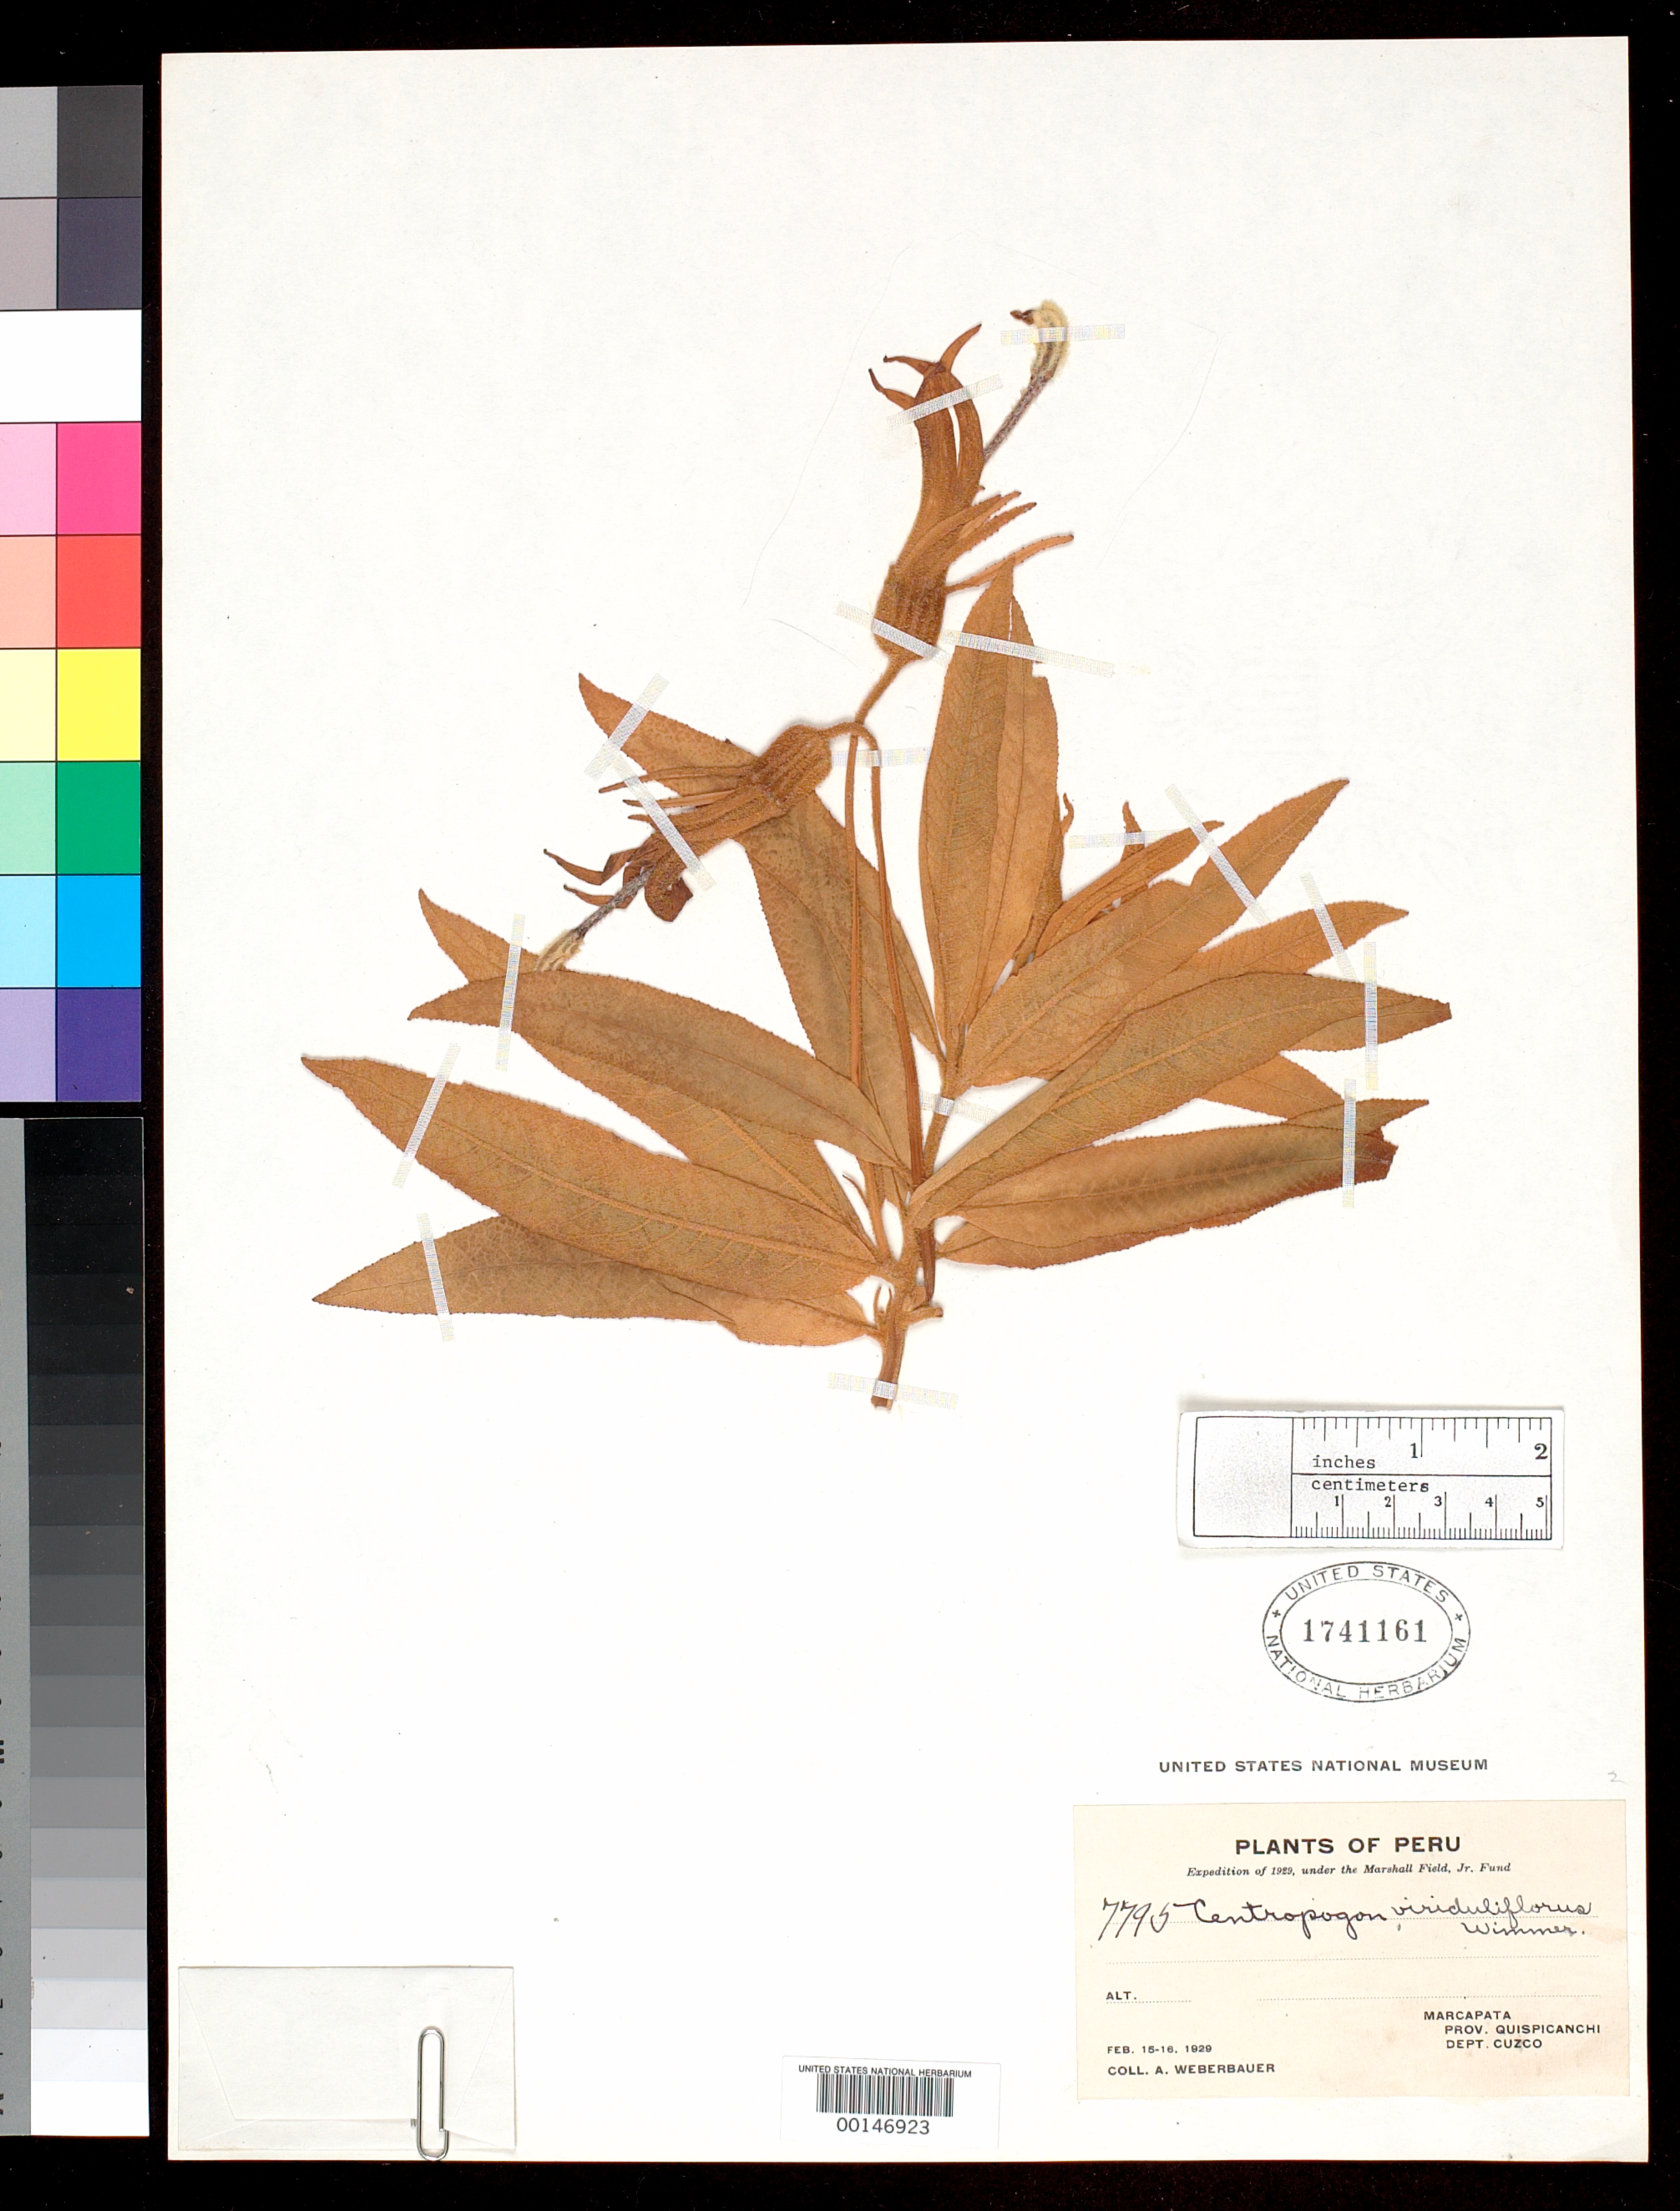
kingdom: Plantae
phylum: Tracheophyta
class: Magnoliopsida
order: Asterales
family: Campanulaceae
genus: Centropogon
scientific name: Centropogon viriduliflorus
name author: E. Wimm.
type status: Isotype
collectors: A. Weberbauer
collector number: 7795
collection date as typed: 15 Feb 1929 to 16 Feb 1929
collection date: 1929-02-15/1929-02-16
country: Peru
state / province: Cusco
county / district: Quispicanchis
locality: Marapata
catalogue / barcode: US 1741161